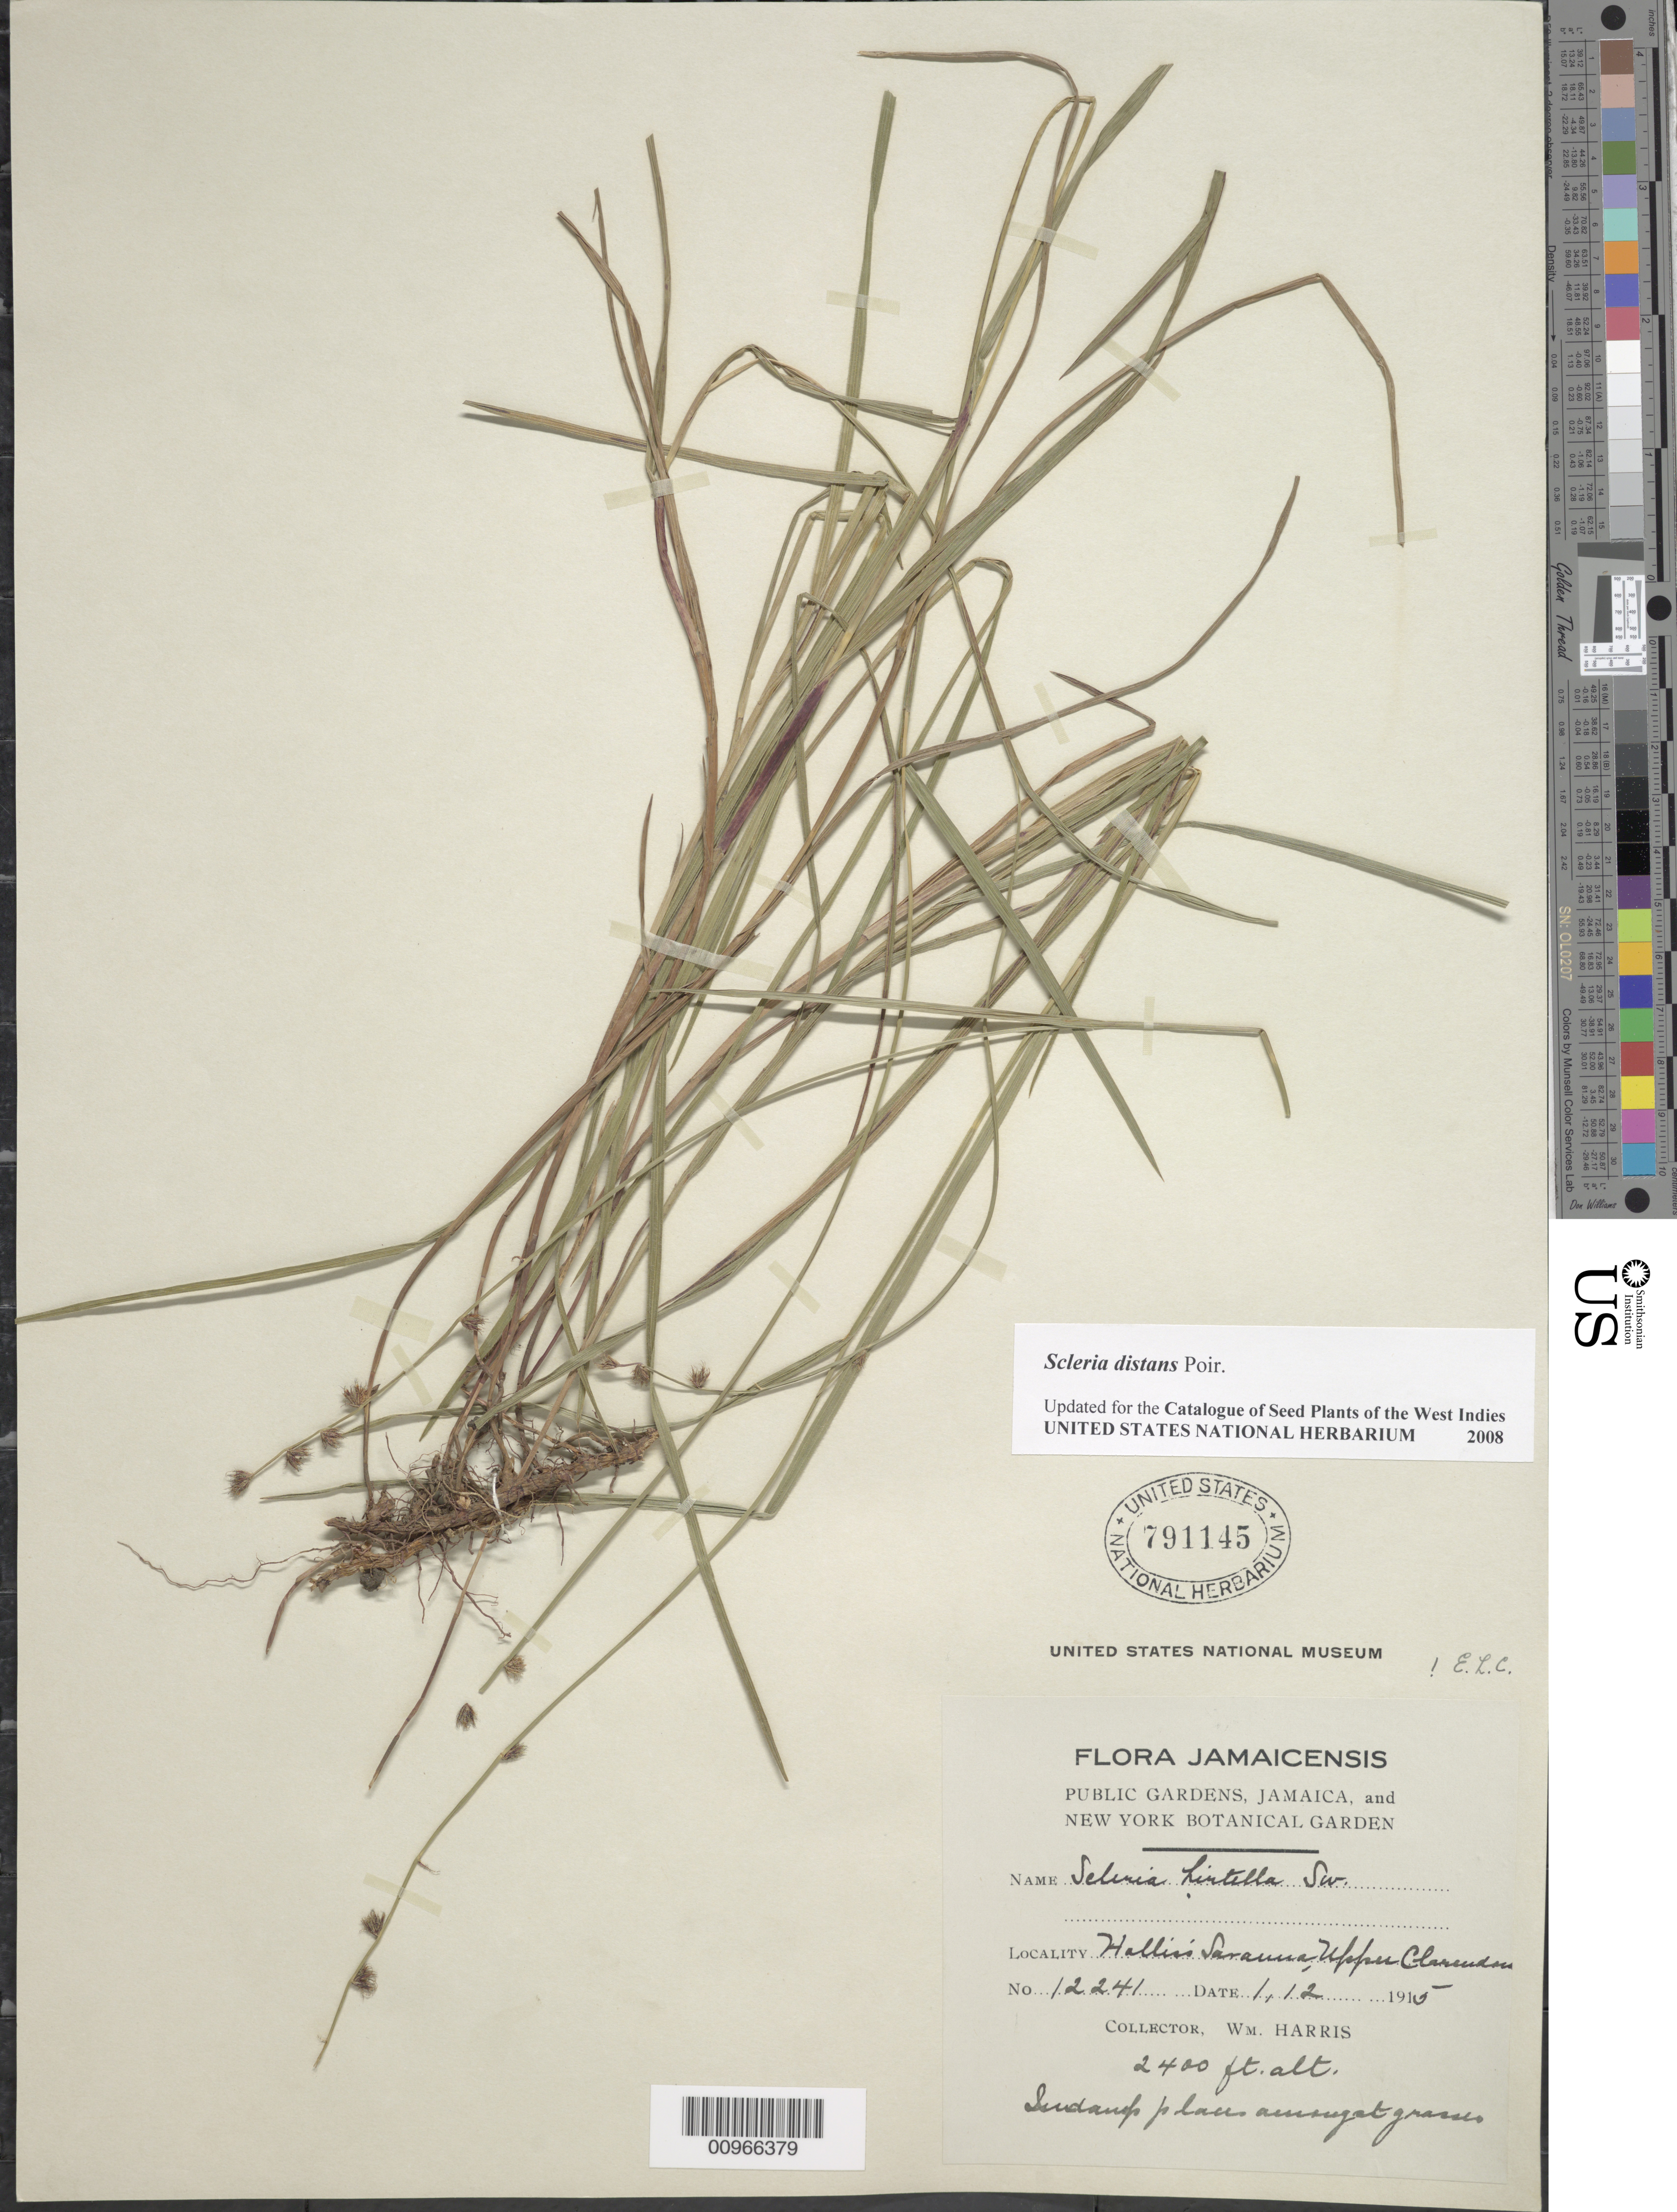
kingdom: Plantae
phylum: Tracheophyta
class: Liliopsida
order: Poales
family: Cyperaceae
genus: Scleria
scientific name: Scleria distans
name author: Poir.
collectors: W. H. Harris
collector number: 12241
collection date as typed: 01 Dec 1915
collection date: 1915-12-01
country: Jamaica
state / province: Clarendon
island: Jamaica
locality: Hollis's Savanna, Upper Clarendon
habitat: In damp places amongst grasses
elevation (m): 732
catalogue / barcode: US 791145